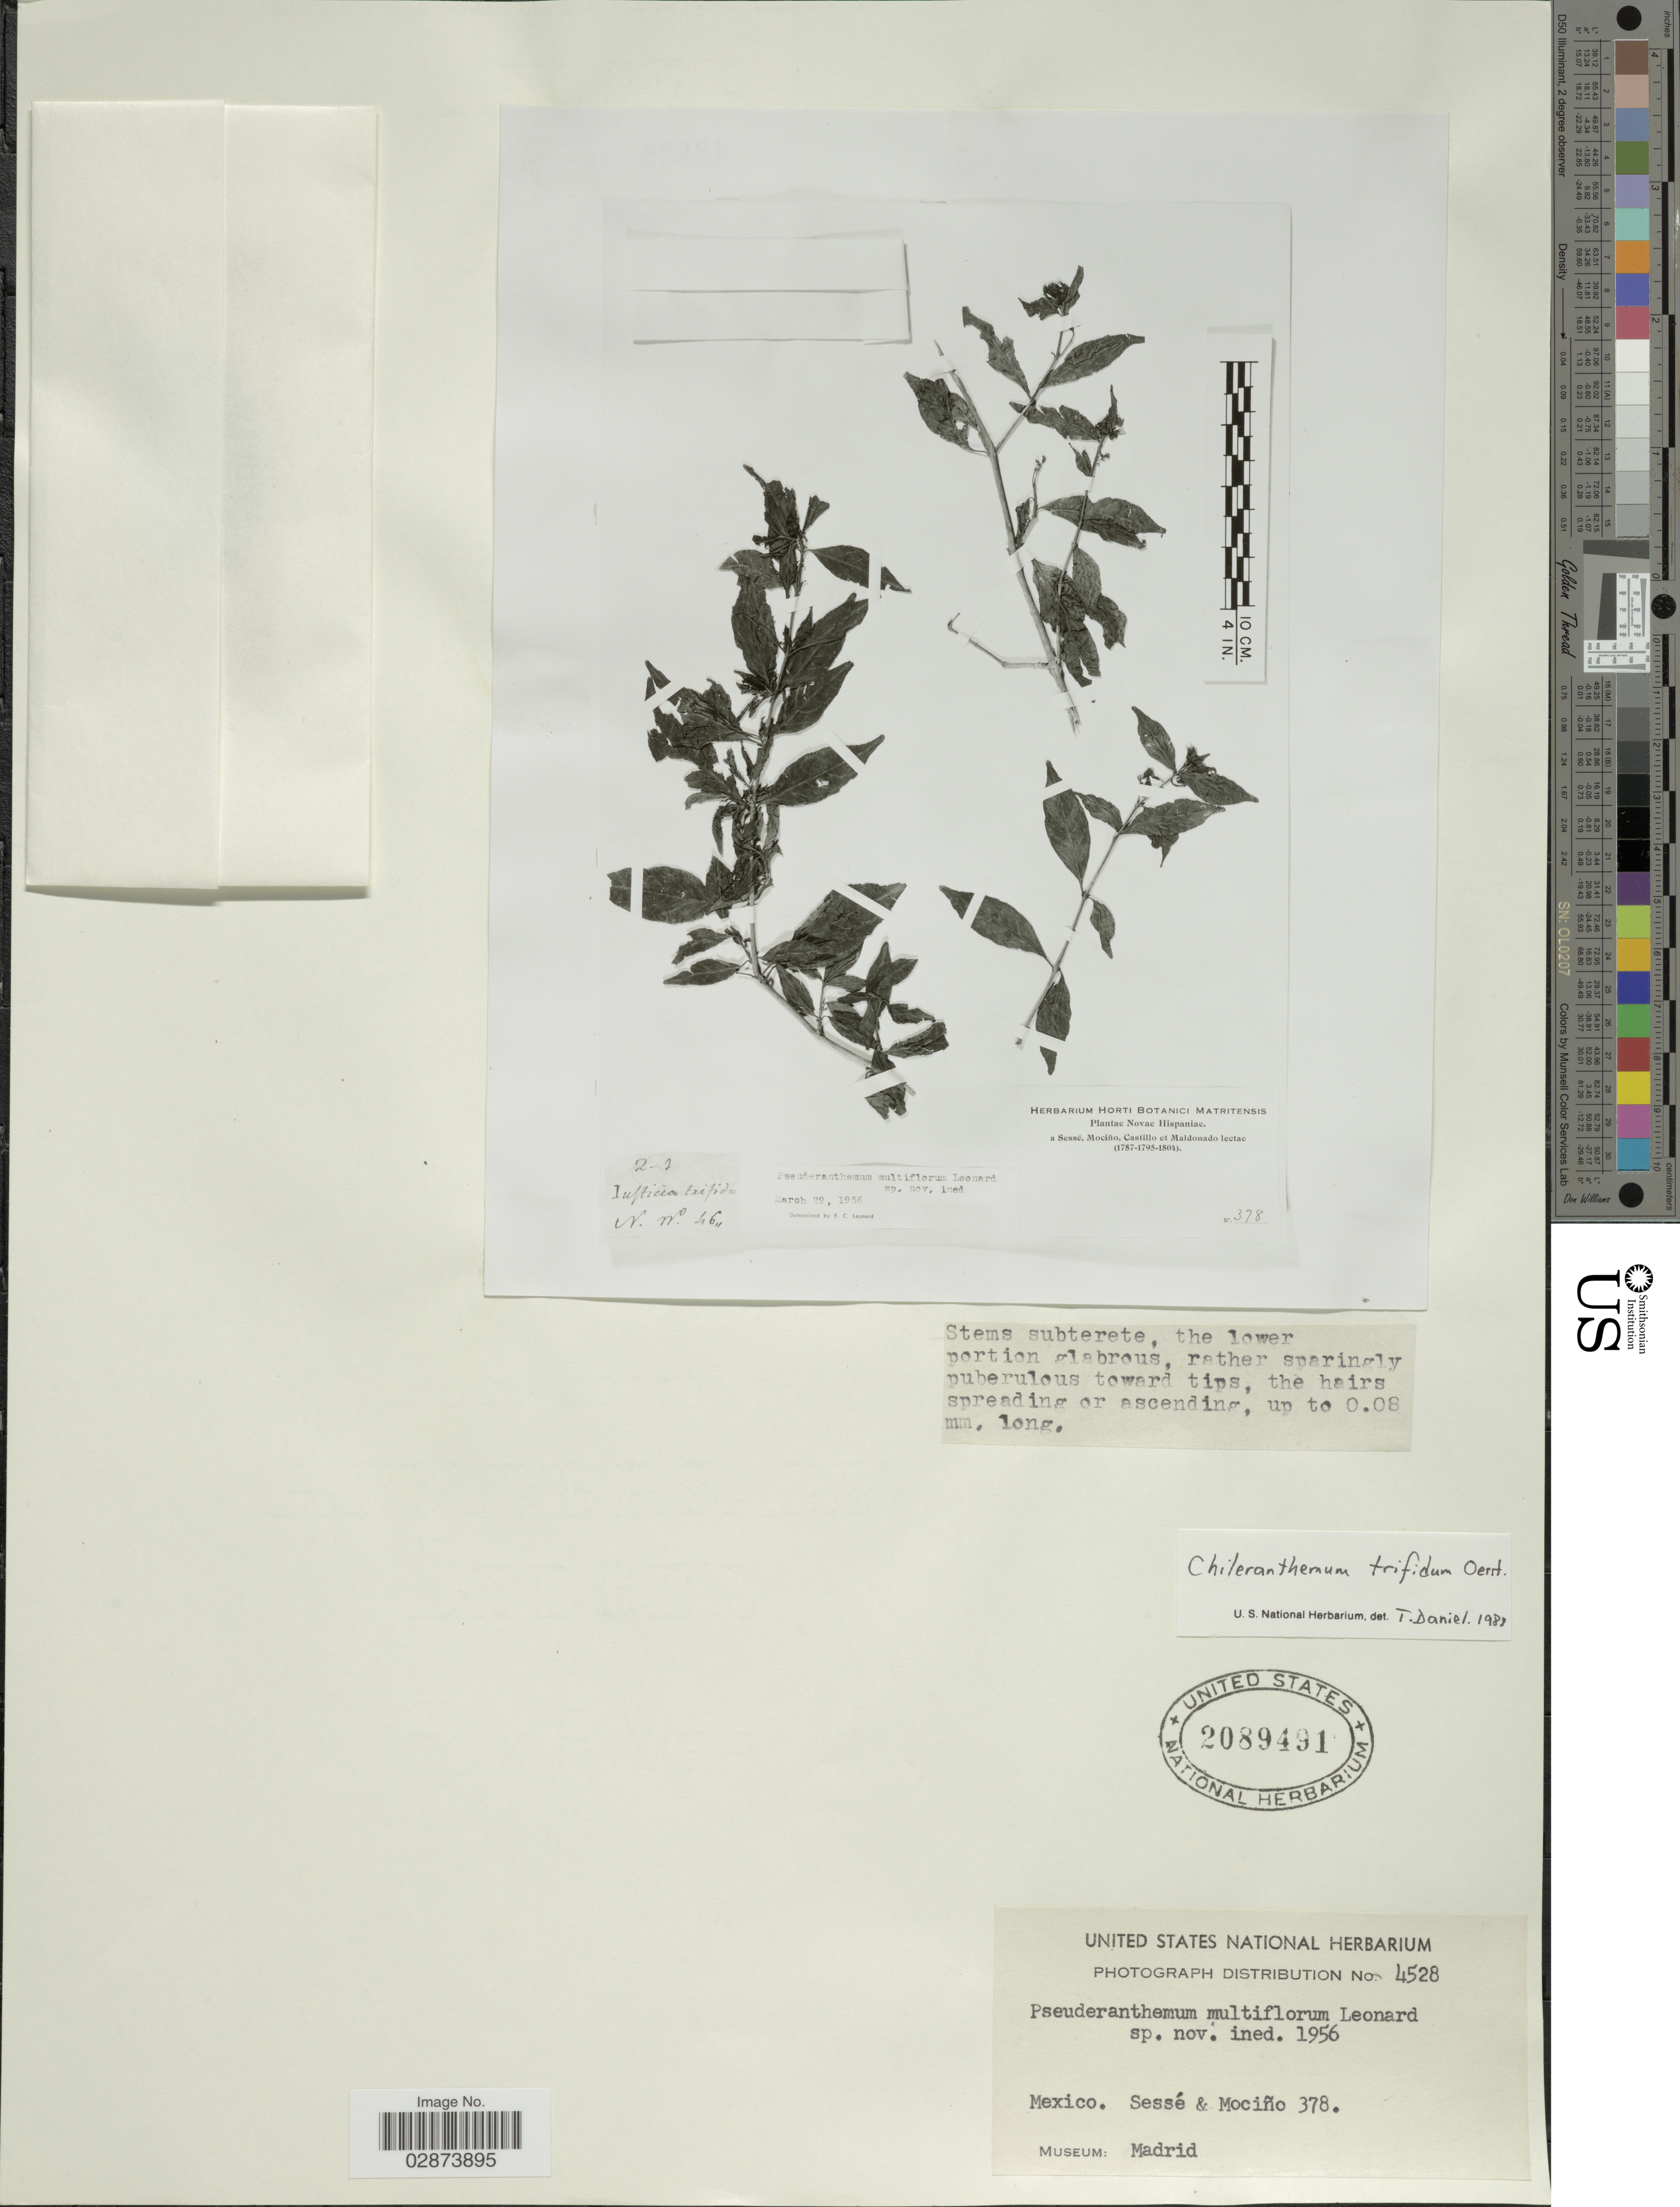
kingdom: Plantae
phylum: Tracheophyta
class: Magnoliopsida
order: Lamiales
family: Acanthaceae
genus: Chileranthemum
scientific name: Chileranthemum trifidum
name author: Oerst.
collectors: Sessé, -- & Mociño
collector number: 378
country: Mexico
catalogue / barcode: US 2089491